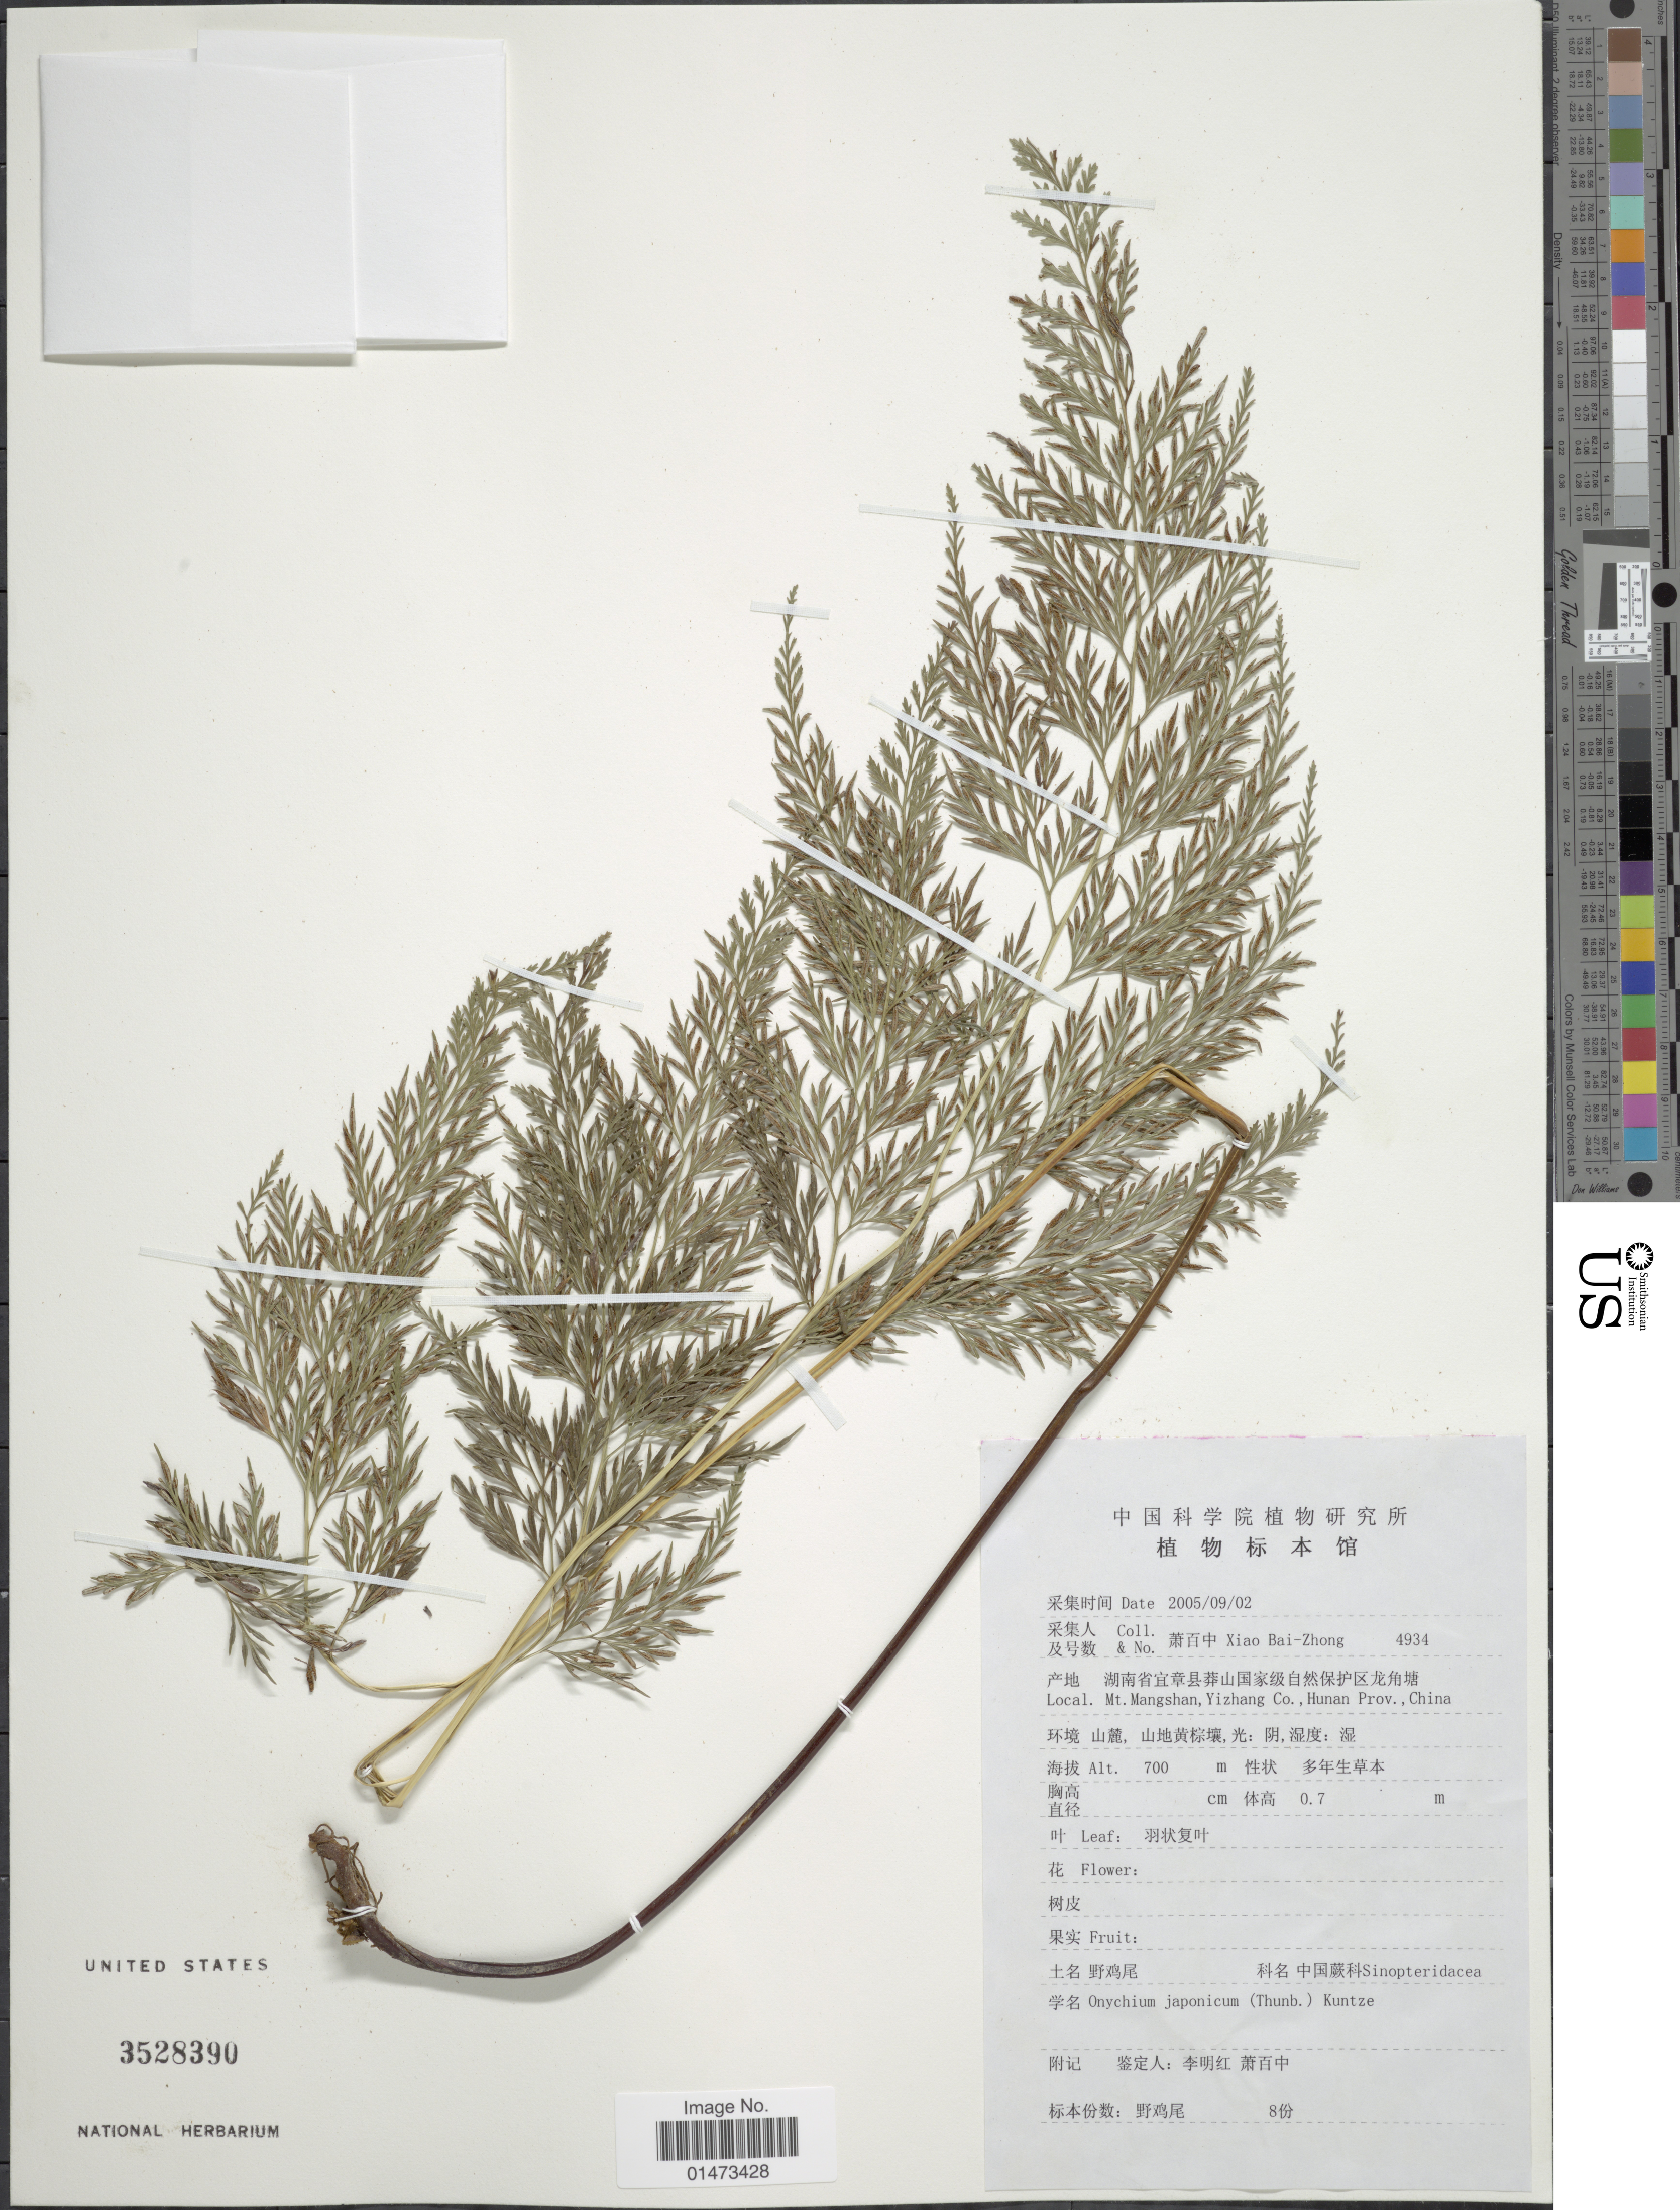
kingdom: Plantae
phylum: Tracheophyta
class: Polypodiopsida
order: Polypodiales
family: Pteridaceae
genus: Onychium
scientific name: Onychium japonicum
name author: (Thunb.) Kunze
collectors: B. Z. Xiao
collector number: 4934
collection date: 2005-09-02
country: China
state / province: Hunan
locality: Mt. Mangshan, Yizhang Co.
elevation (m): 700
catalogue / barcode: US 3528390